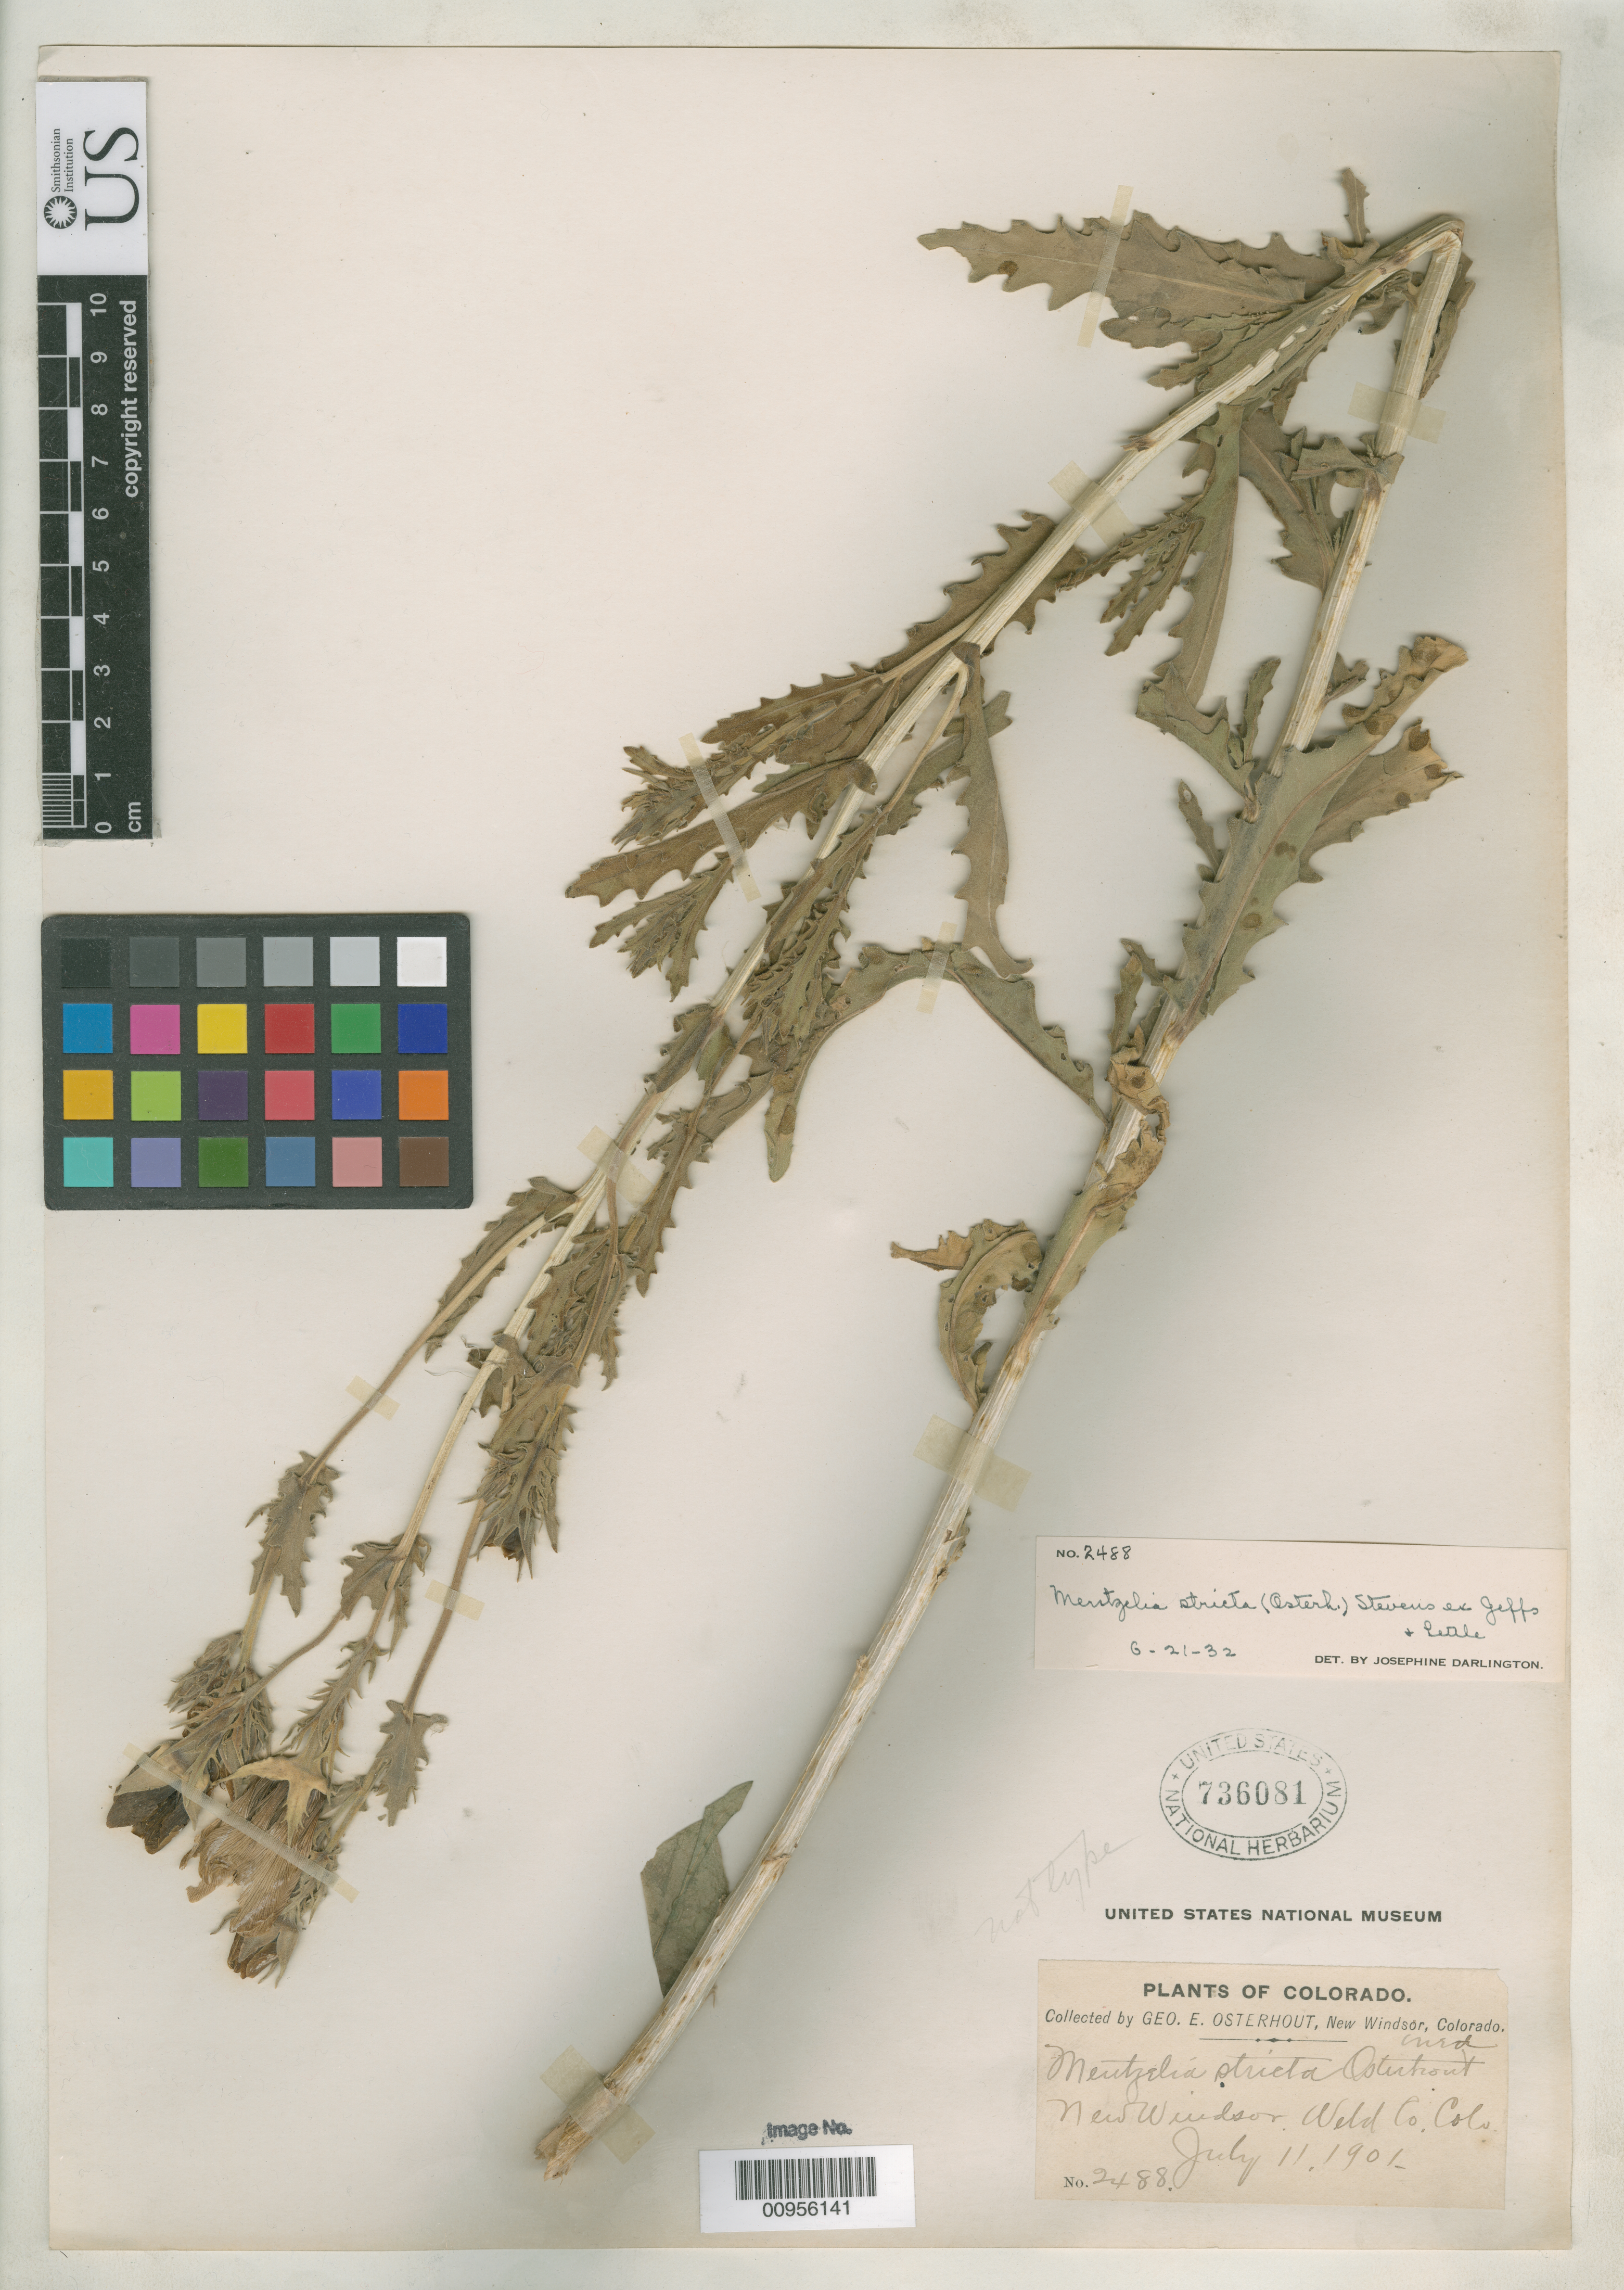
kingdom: Plantae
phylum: Tracheophyta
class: Magnoliopsida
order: Cornales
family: Loasaceae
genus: Hesperaster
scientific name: Hesperaster strictus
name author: Osterh.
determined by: Darlington, J.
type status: Possible Type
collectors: G. Osterhout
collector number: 2488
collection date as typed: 11 Jul 1901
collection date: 1901-07-11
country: United States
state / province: Colorado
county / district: Weld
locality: New Windsor, Weld Co., Colo.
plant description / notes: Certainly original material; matches type number & locality but not date. Protologue, "specimens collected at New Windsor, Weld county, Colo., July 22, 1901, no. 2488, may be consdidered typical."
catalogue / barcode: US 736081